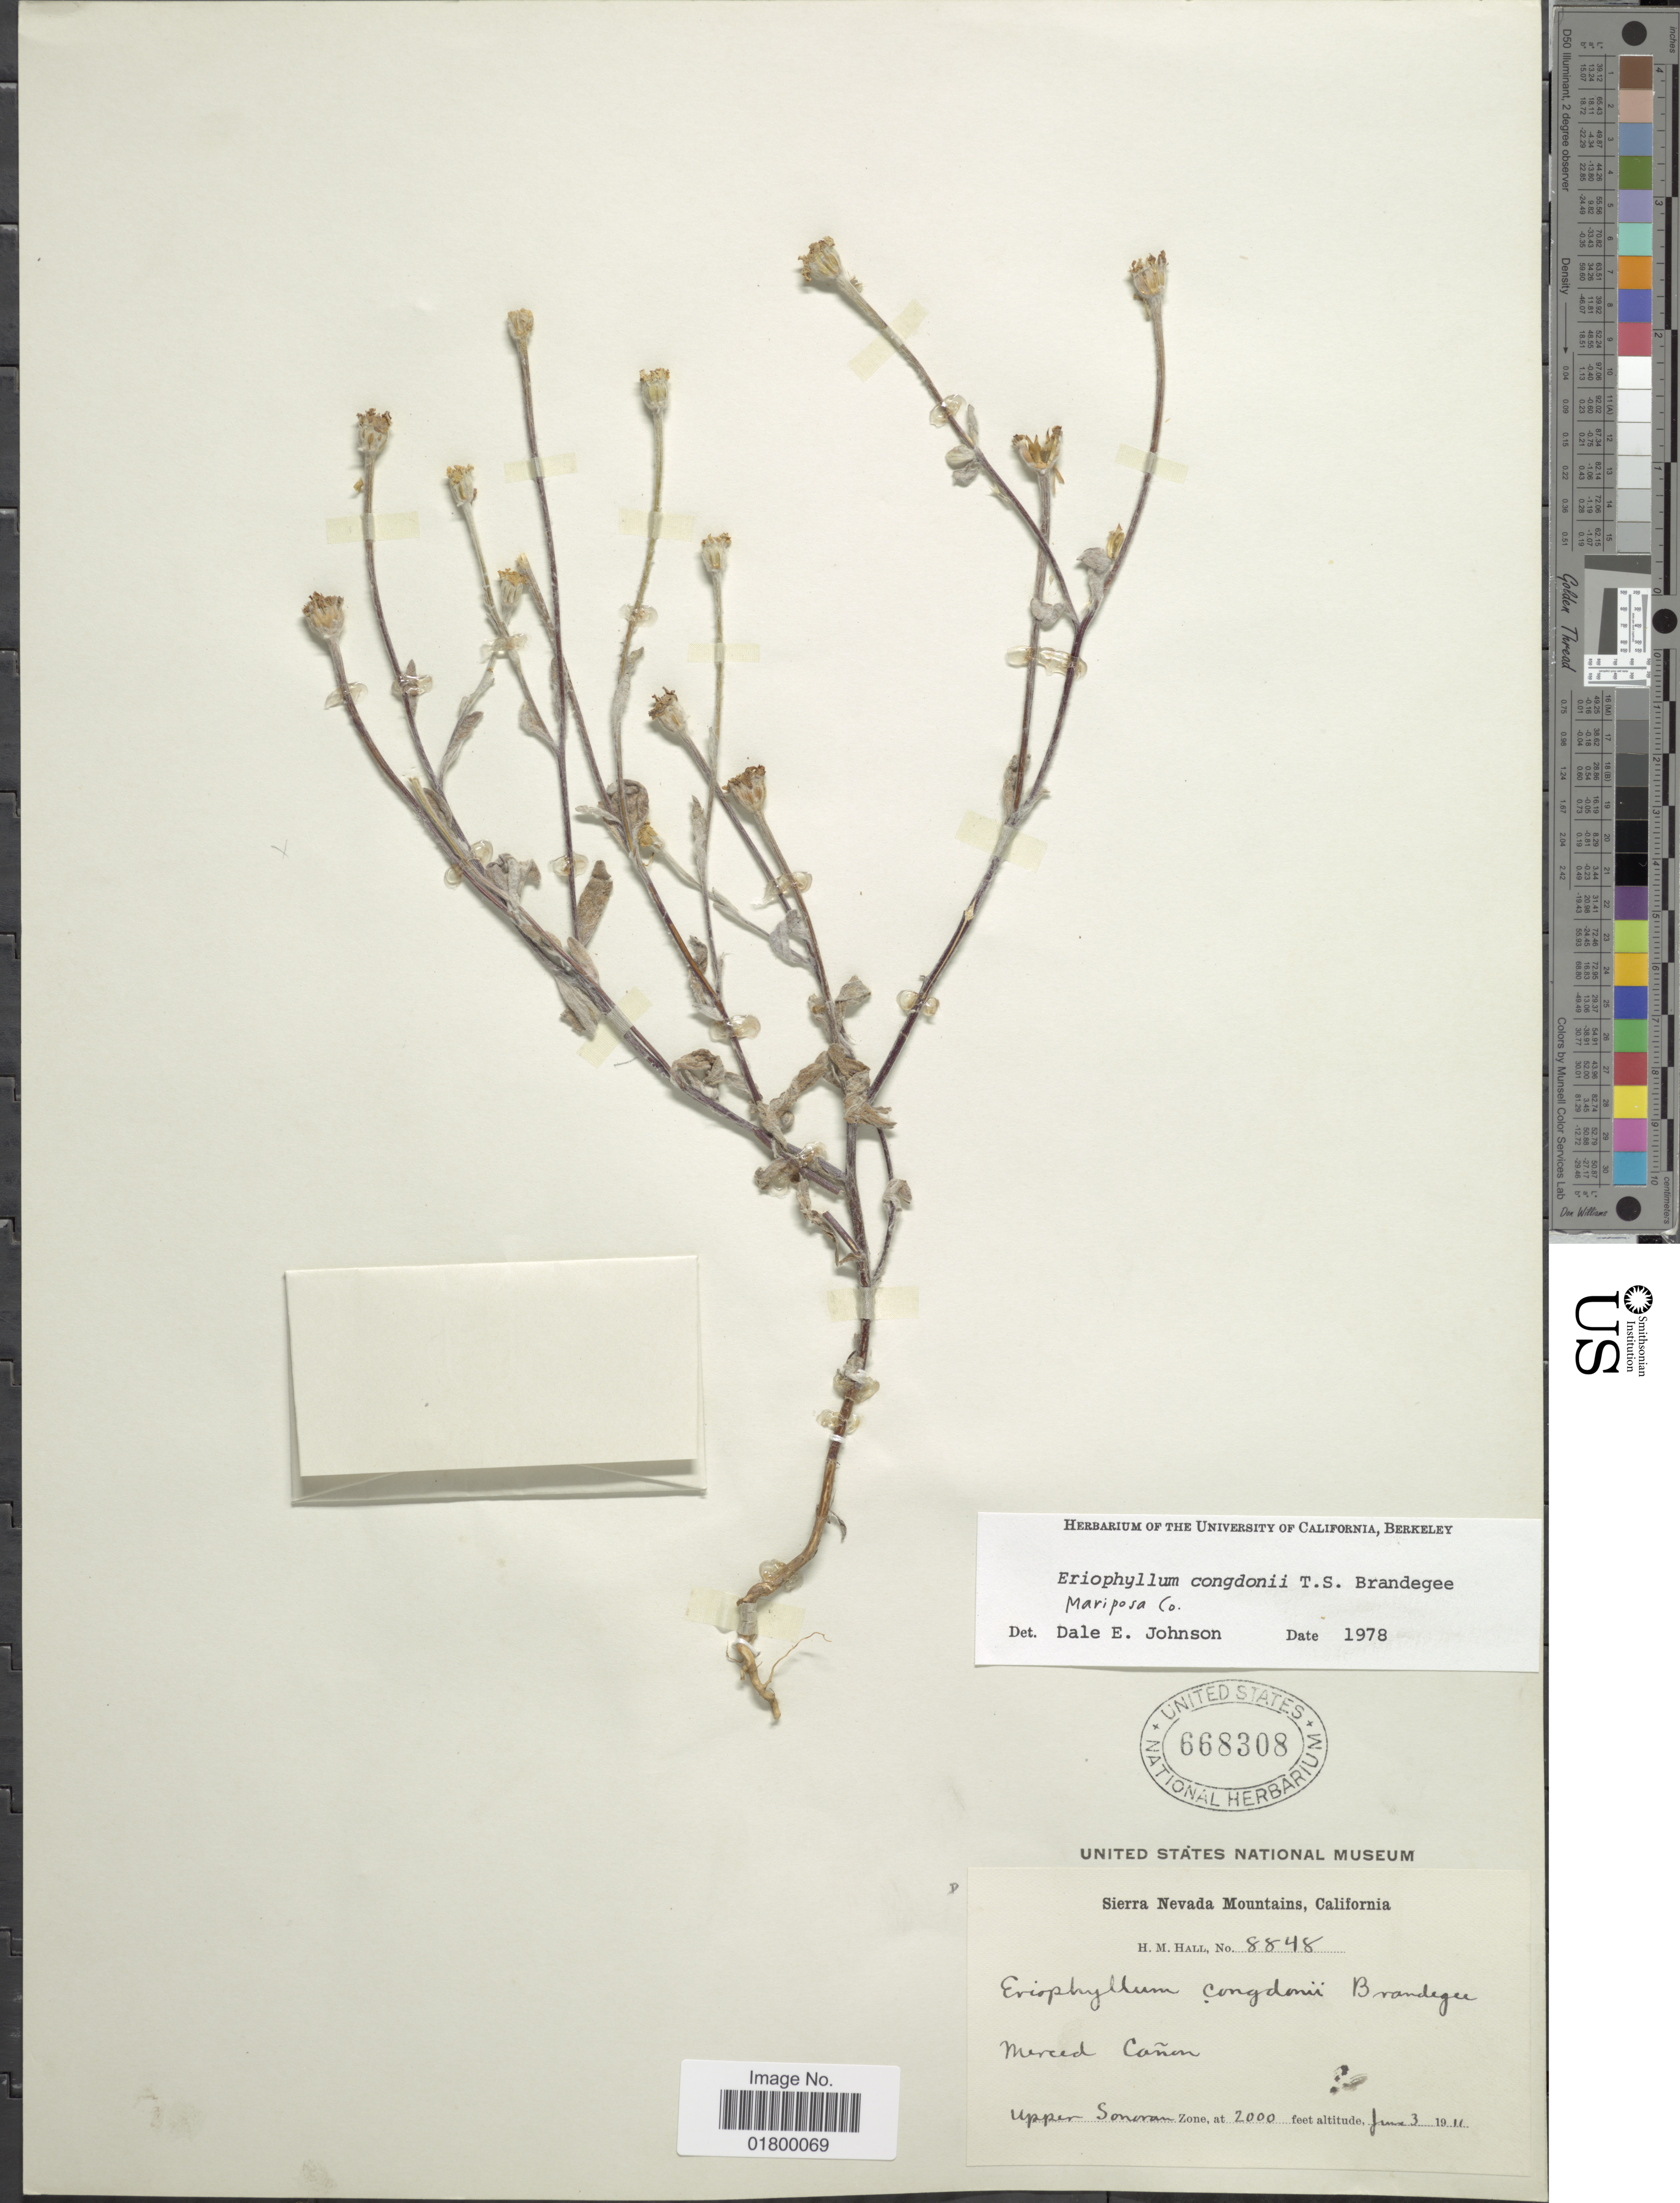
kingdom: Plantae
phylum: Tracheophyta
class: Magnoliopsida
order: Asterales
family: Asteraceae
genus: Eriophyllum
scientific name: Eriophyllum congdonii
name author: Brandegee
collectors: H. M. Hall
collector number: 8848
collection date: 1911-06-03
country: United States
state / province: California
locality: Sierra Nevada Mountains, California, Merced Canon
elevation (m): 610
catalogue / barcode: US 668308